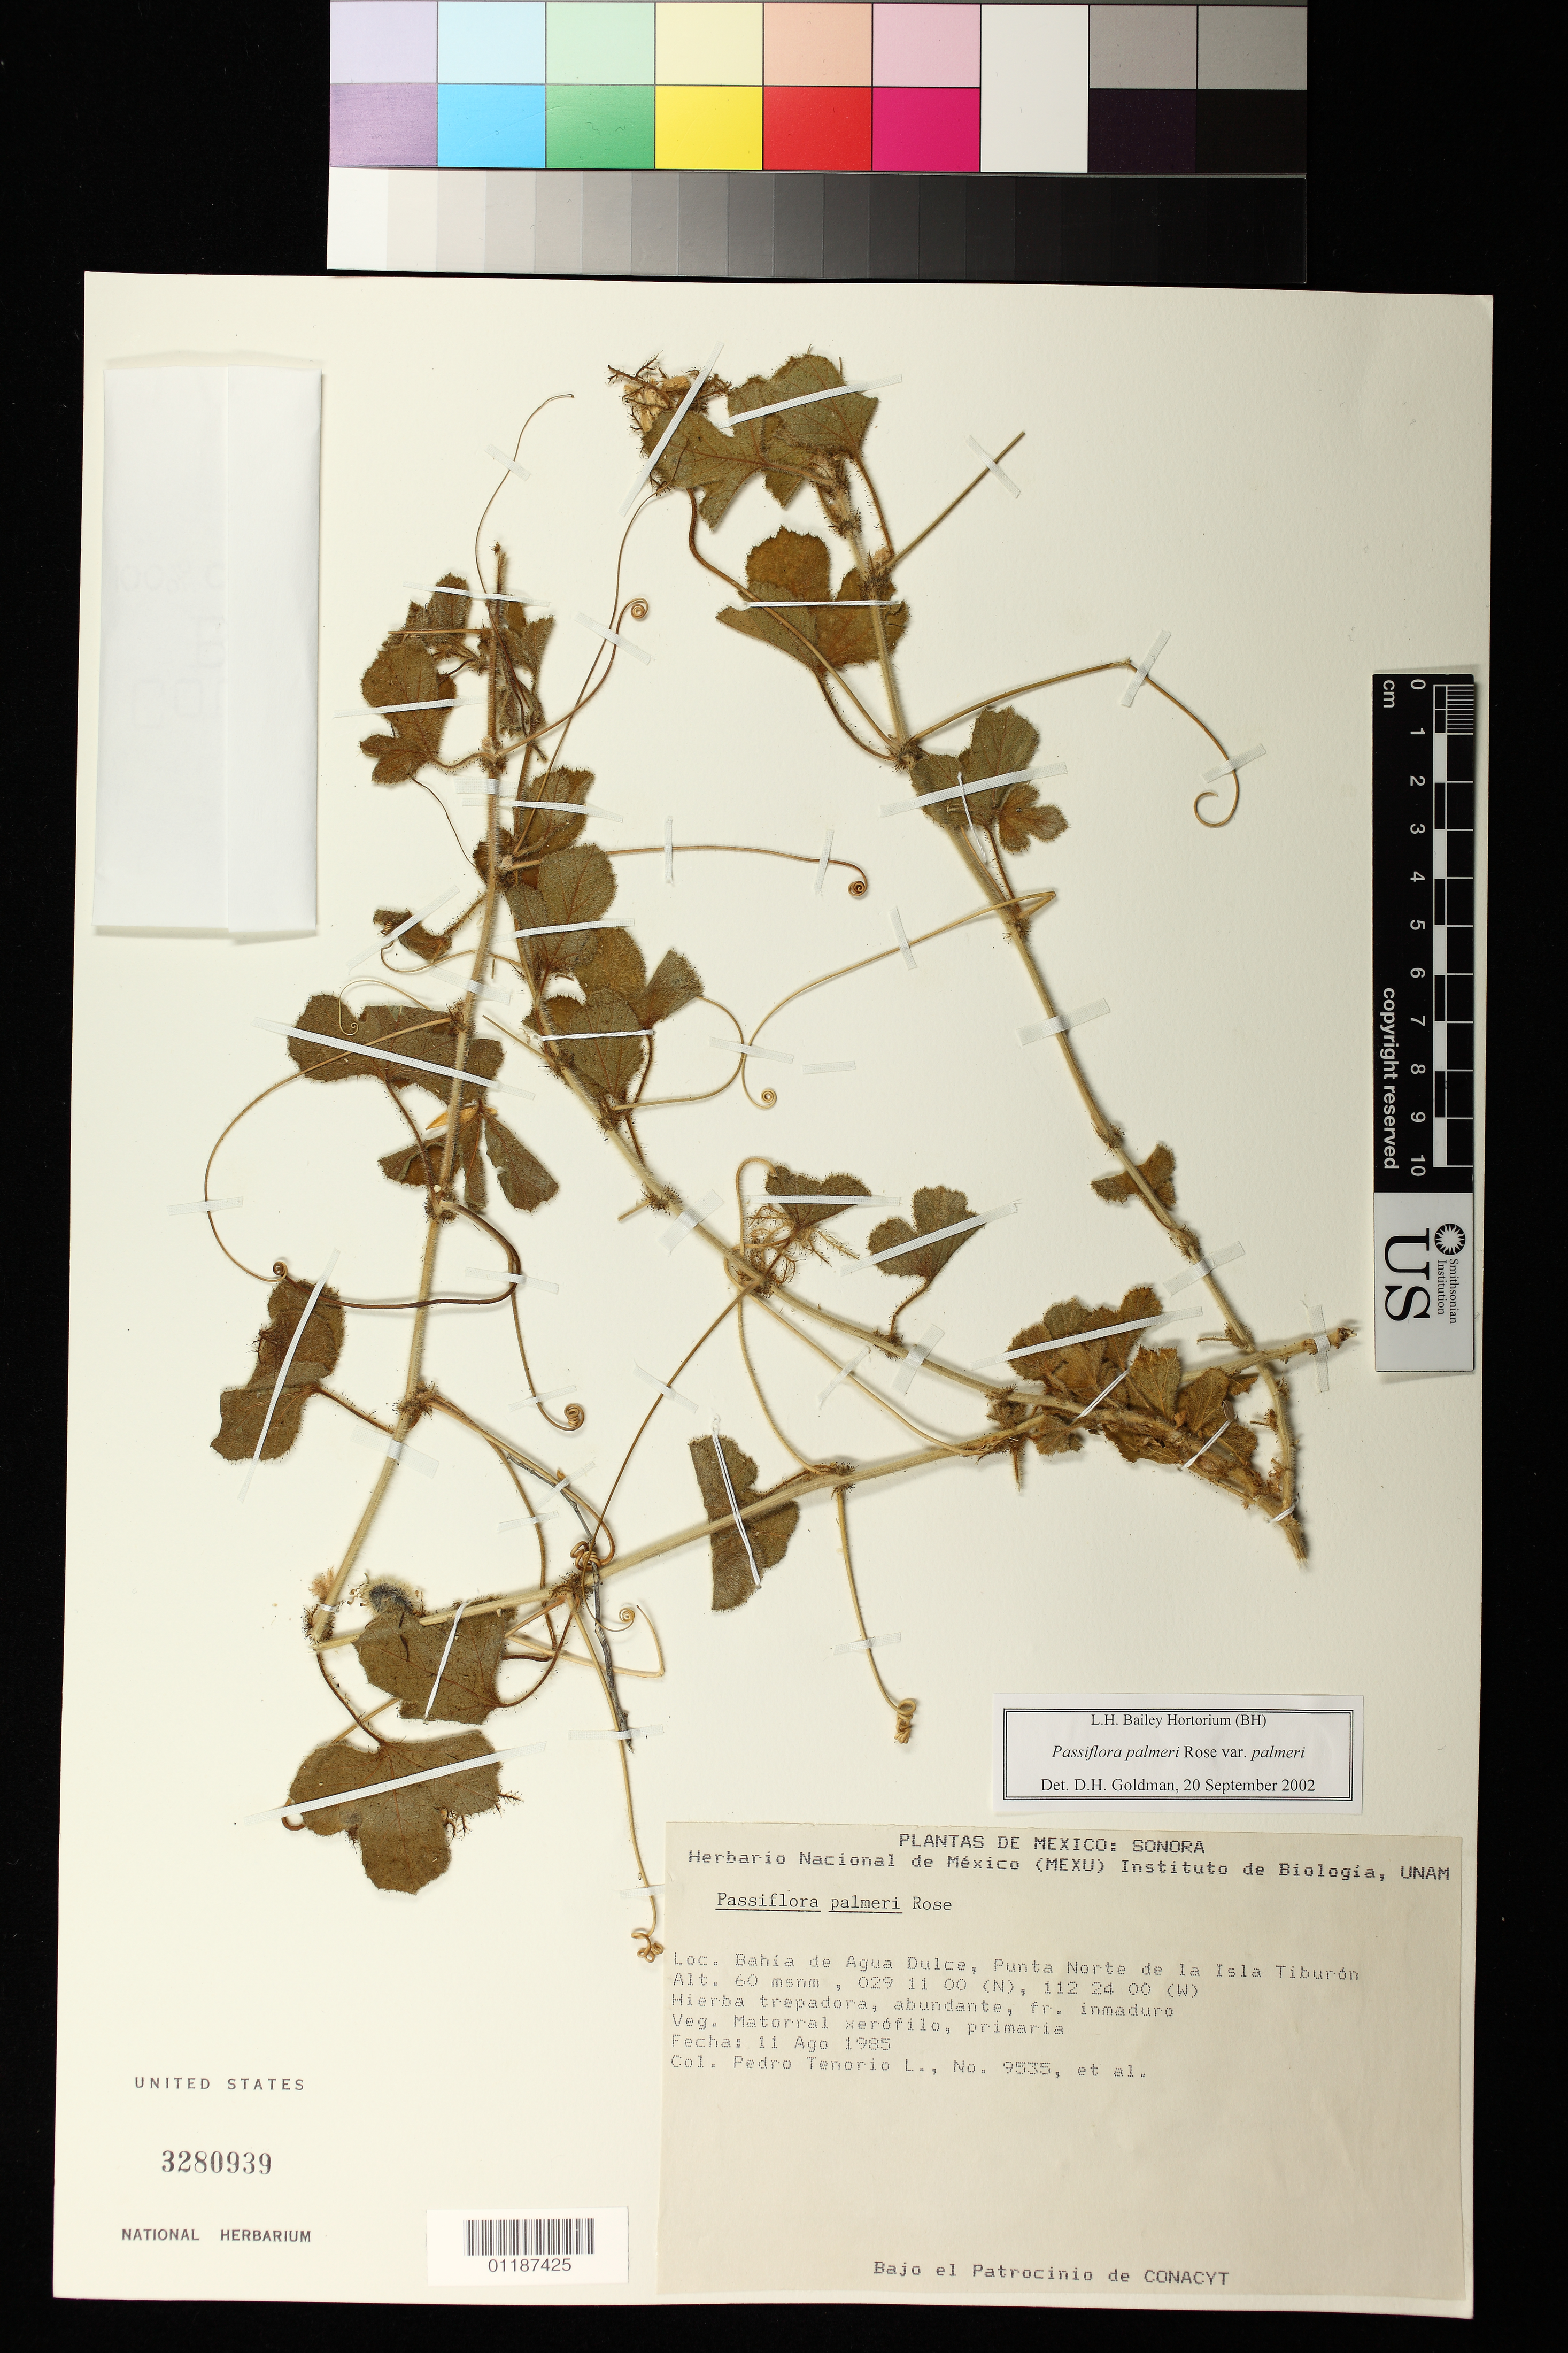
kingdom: Plantae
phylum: Tracheophyta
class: Magnoliopsida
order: Malpighiales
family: Passifloraceae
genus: Passiflora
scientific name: Passiflora palmeri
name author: Rose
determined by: Svoboda, H. T.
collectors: P. Tenorio L.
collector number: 9535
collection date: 1985-08-11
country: Mexico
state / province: Sonora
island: Tiburon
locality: Bahia de Agua Dulce, Punta Norte de las Isla Tiburon.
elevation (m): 60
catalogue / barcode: US 3280939